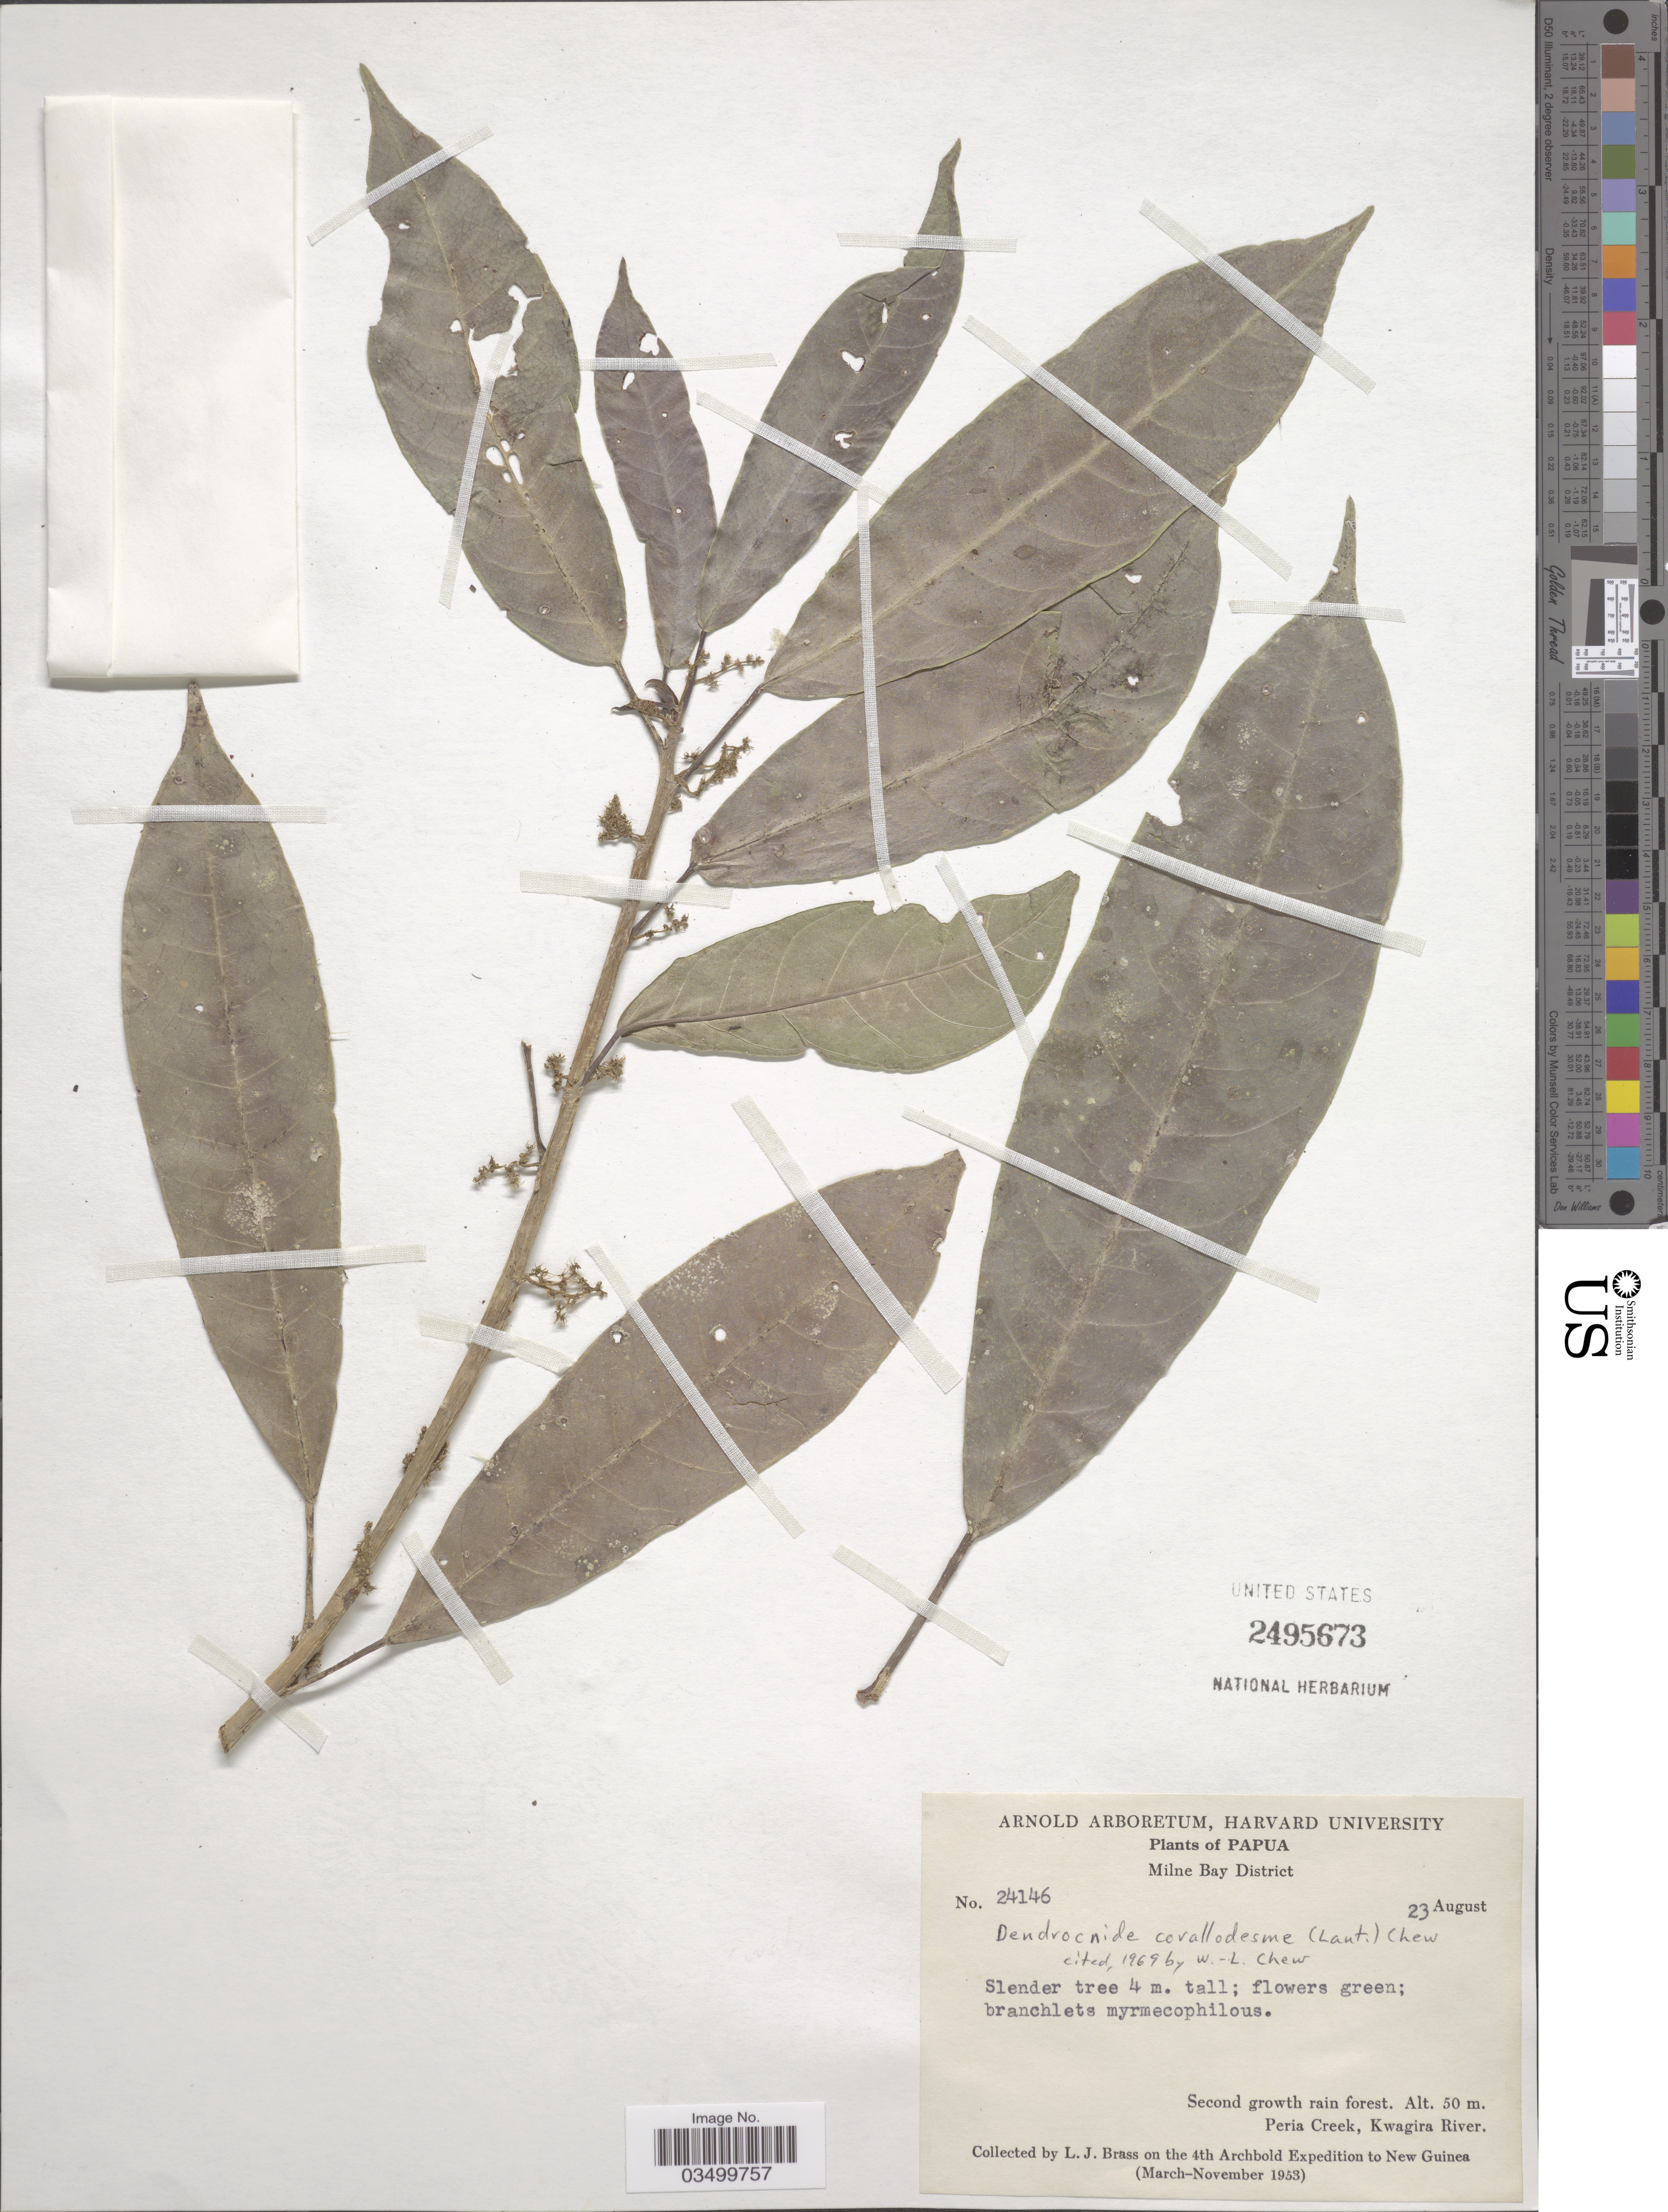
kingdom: Plantae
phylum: Tracheophyta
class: Magnoliopsida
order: Rosales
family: Urticaceae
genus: Dendrocnide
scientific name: Dendrocnide corallodesme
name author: Chew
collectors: L. J. Brass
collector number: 24146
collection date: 1953-08-23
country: Papua New Guinea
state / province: Milne Bay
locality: Papua. Milne Bay District. Peria Creek, Kwagira River. New Guinea.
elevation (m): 50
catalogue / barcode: US 2495673